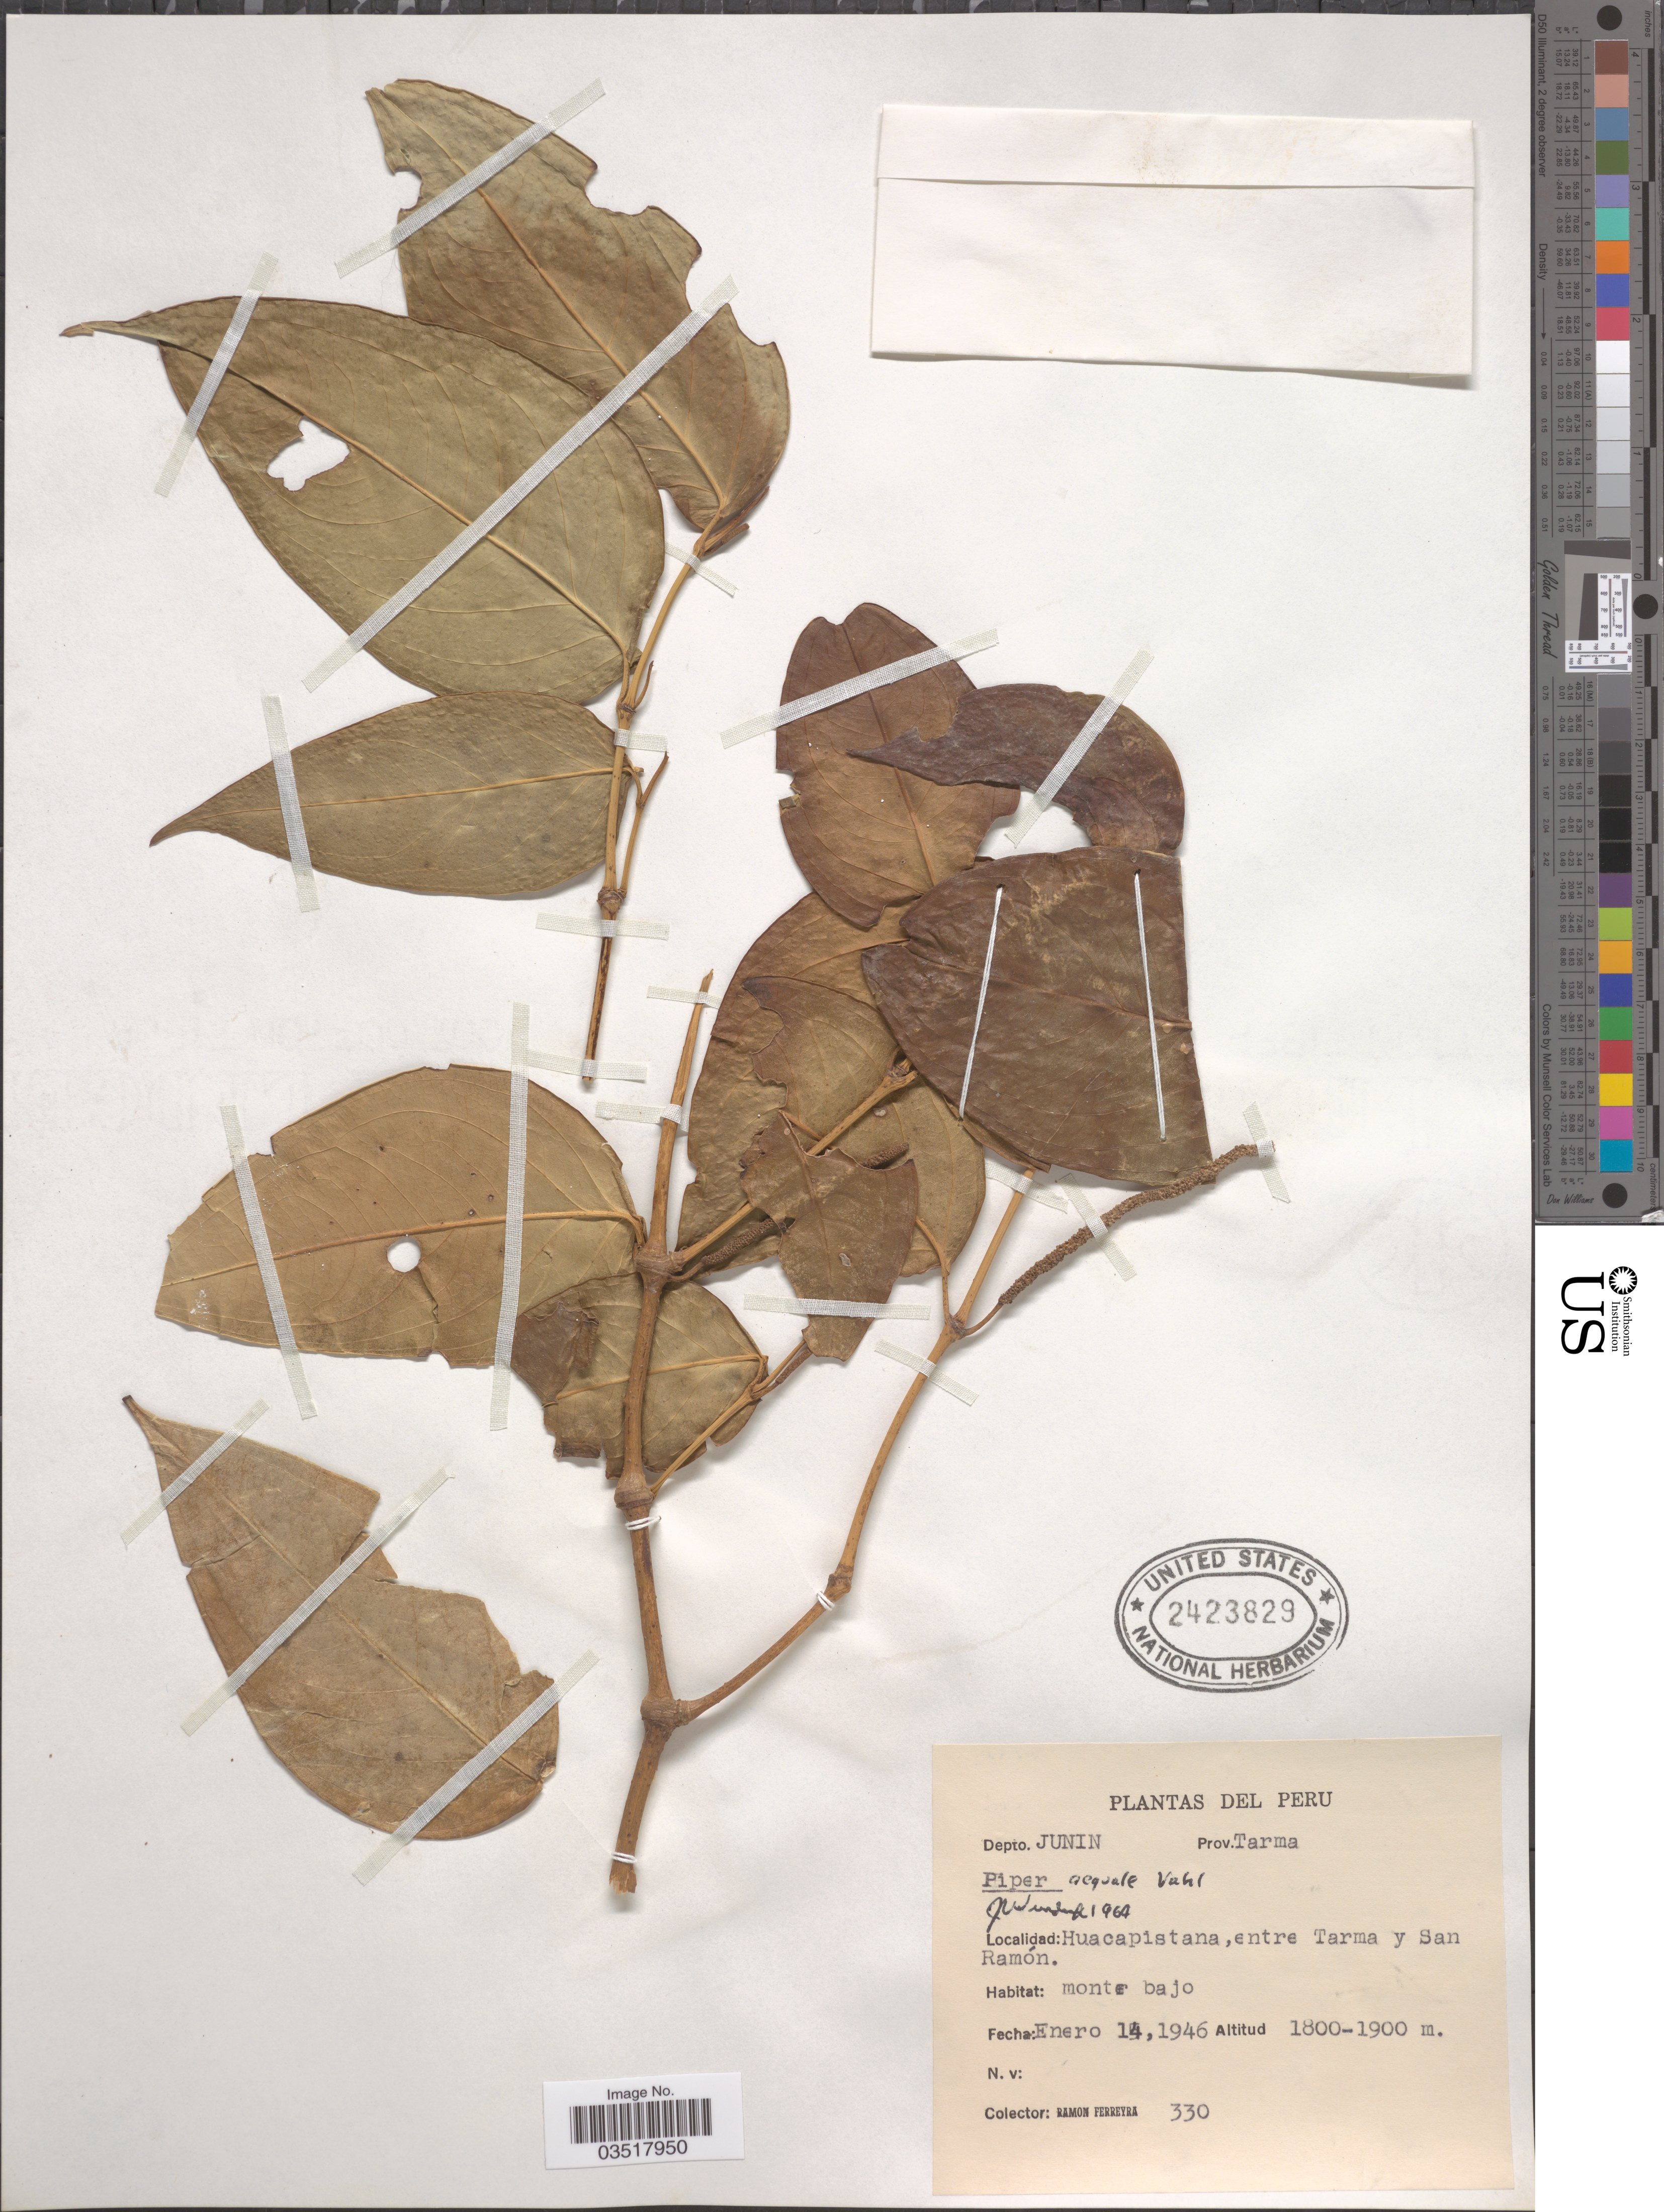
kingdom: Plantae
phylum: Tracheophyta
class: Magnoliopsida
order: Piperales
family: Piperaceae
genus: Piper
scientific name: Piper aequale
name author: Vahl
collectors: R. A. Ferreyra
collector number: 330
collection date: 1946-01-14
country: Peru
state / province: Junín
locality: Depto. Junin. Prov. Tarma. Huacapistana, entre Tarma y San Ramón.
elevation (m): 1800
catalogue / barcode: US 2423829